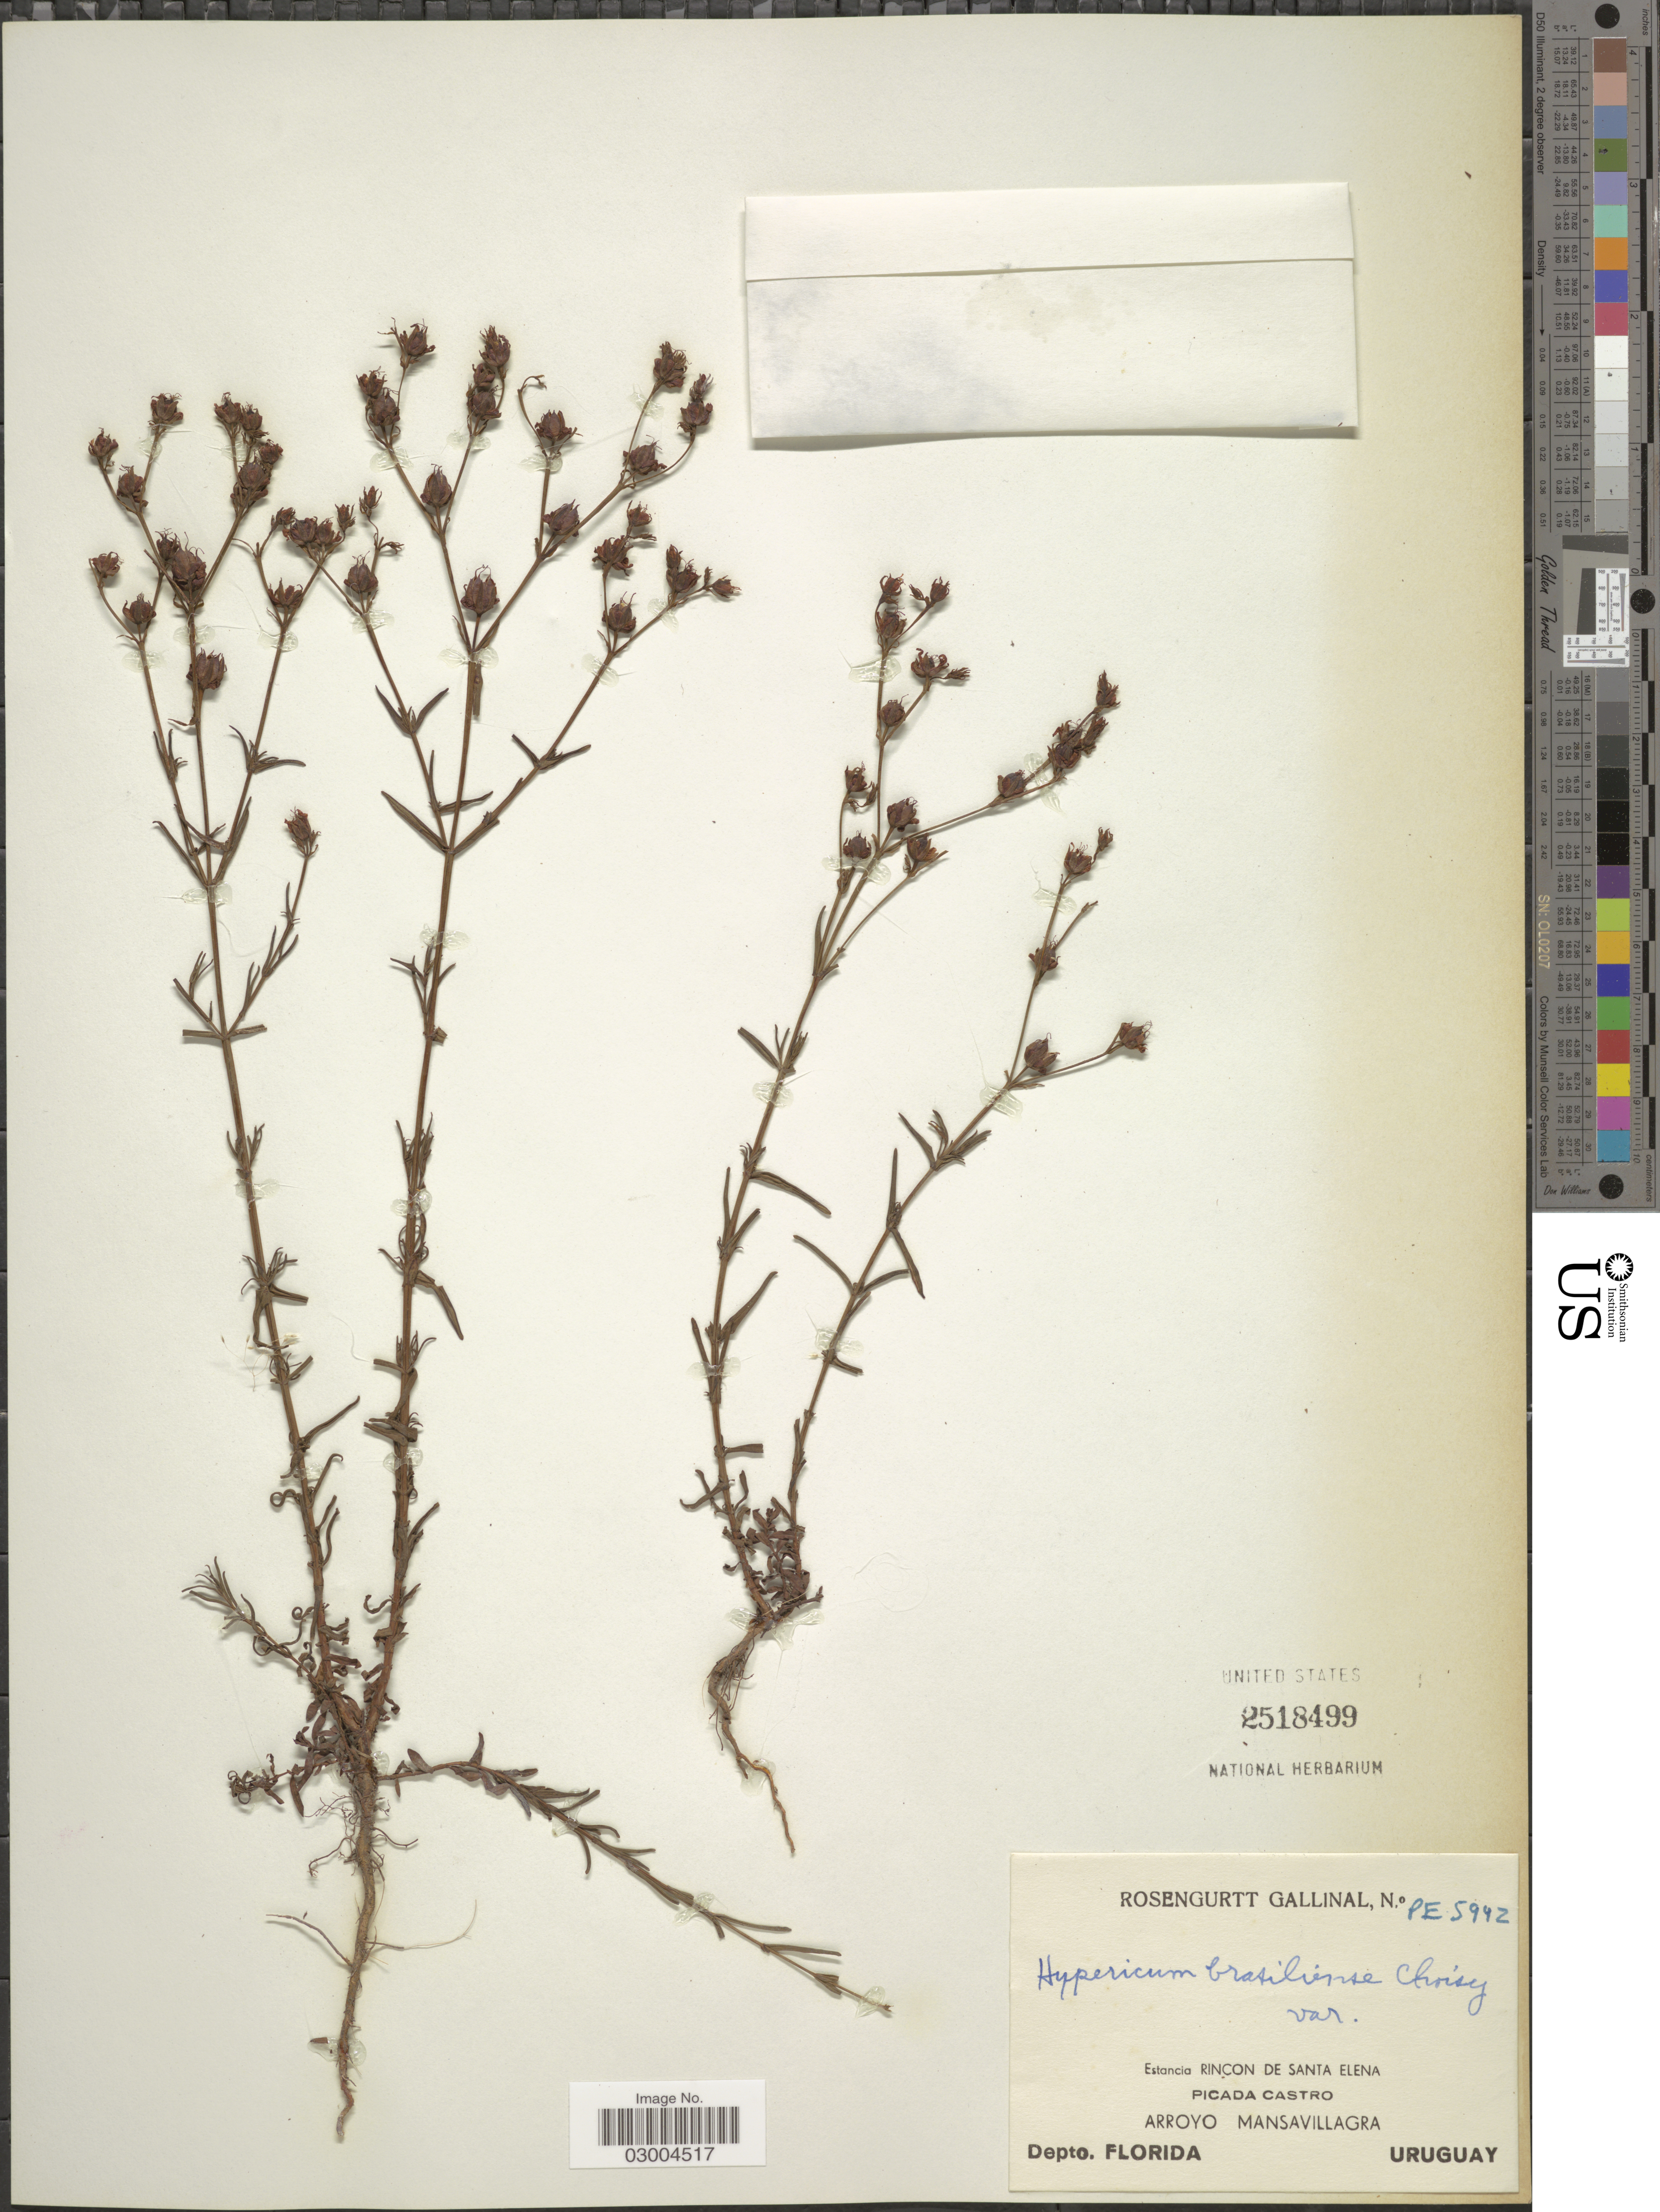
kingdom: Plantae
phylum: Tracheophyta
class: Magnoliopsida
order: Malpighiales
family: Hypericaceae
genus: Hypericum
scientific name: Hypericum brasiliense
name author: Choisy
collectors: R. Gallinal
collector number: PE5942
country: Uruguay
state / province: Florida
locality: Estancia Rincon de Santa Elena. Picada Castro. Arroyo Mansavillagra. Depto. Florida.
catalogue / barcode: US 2518499